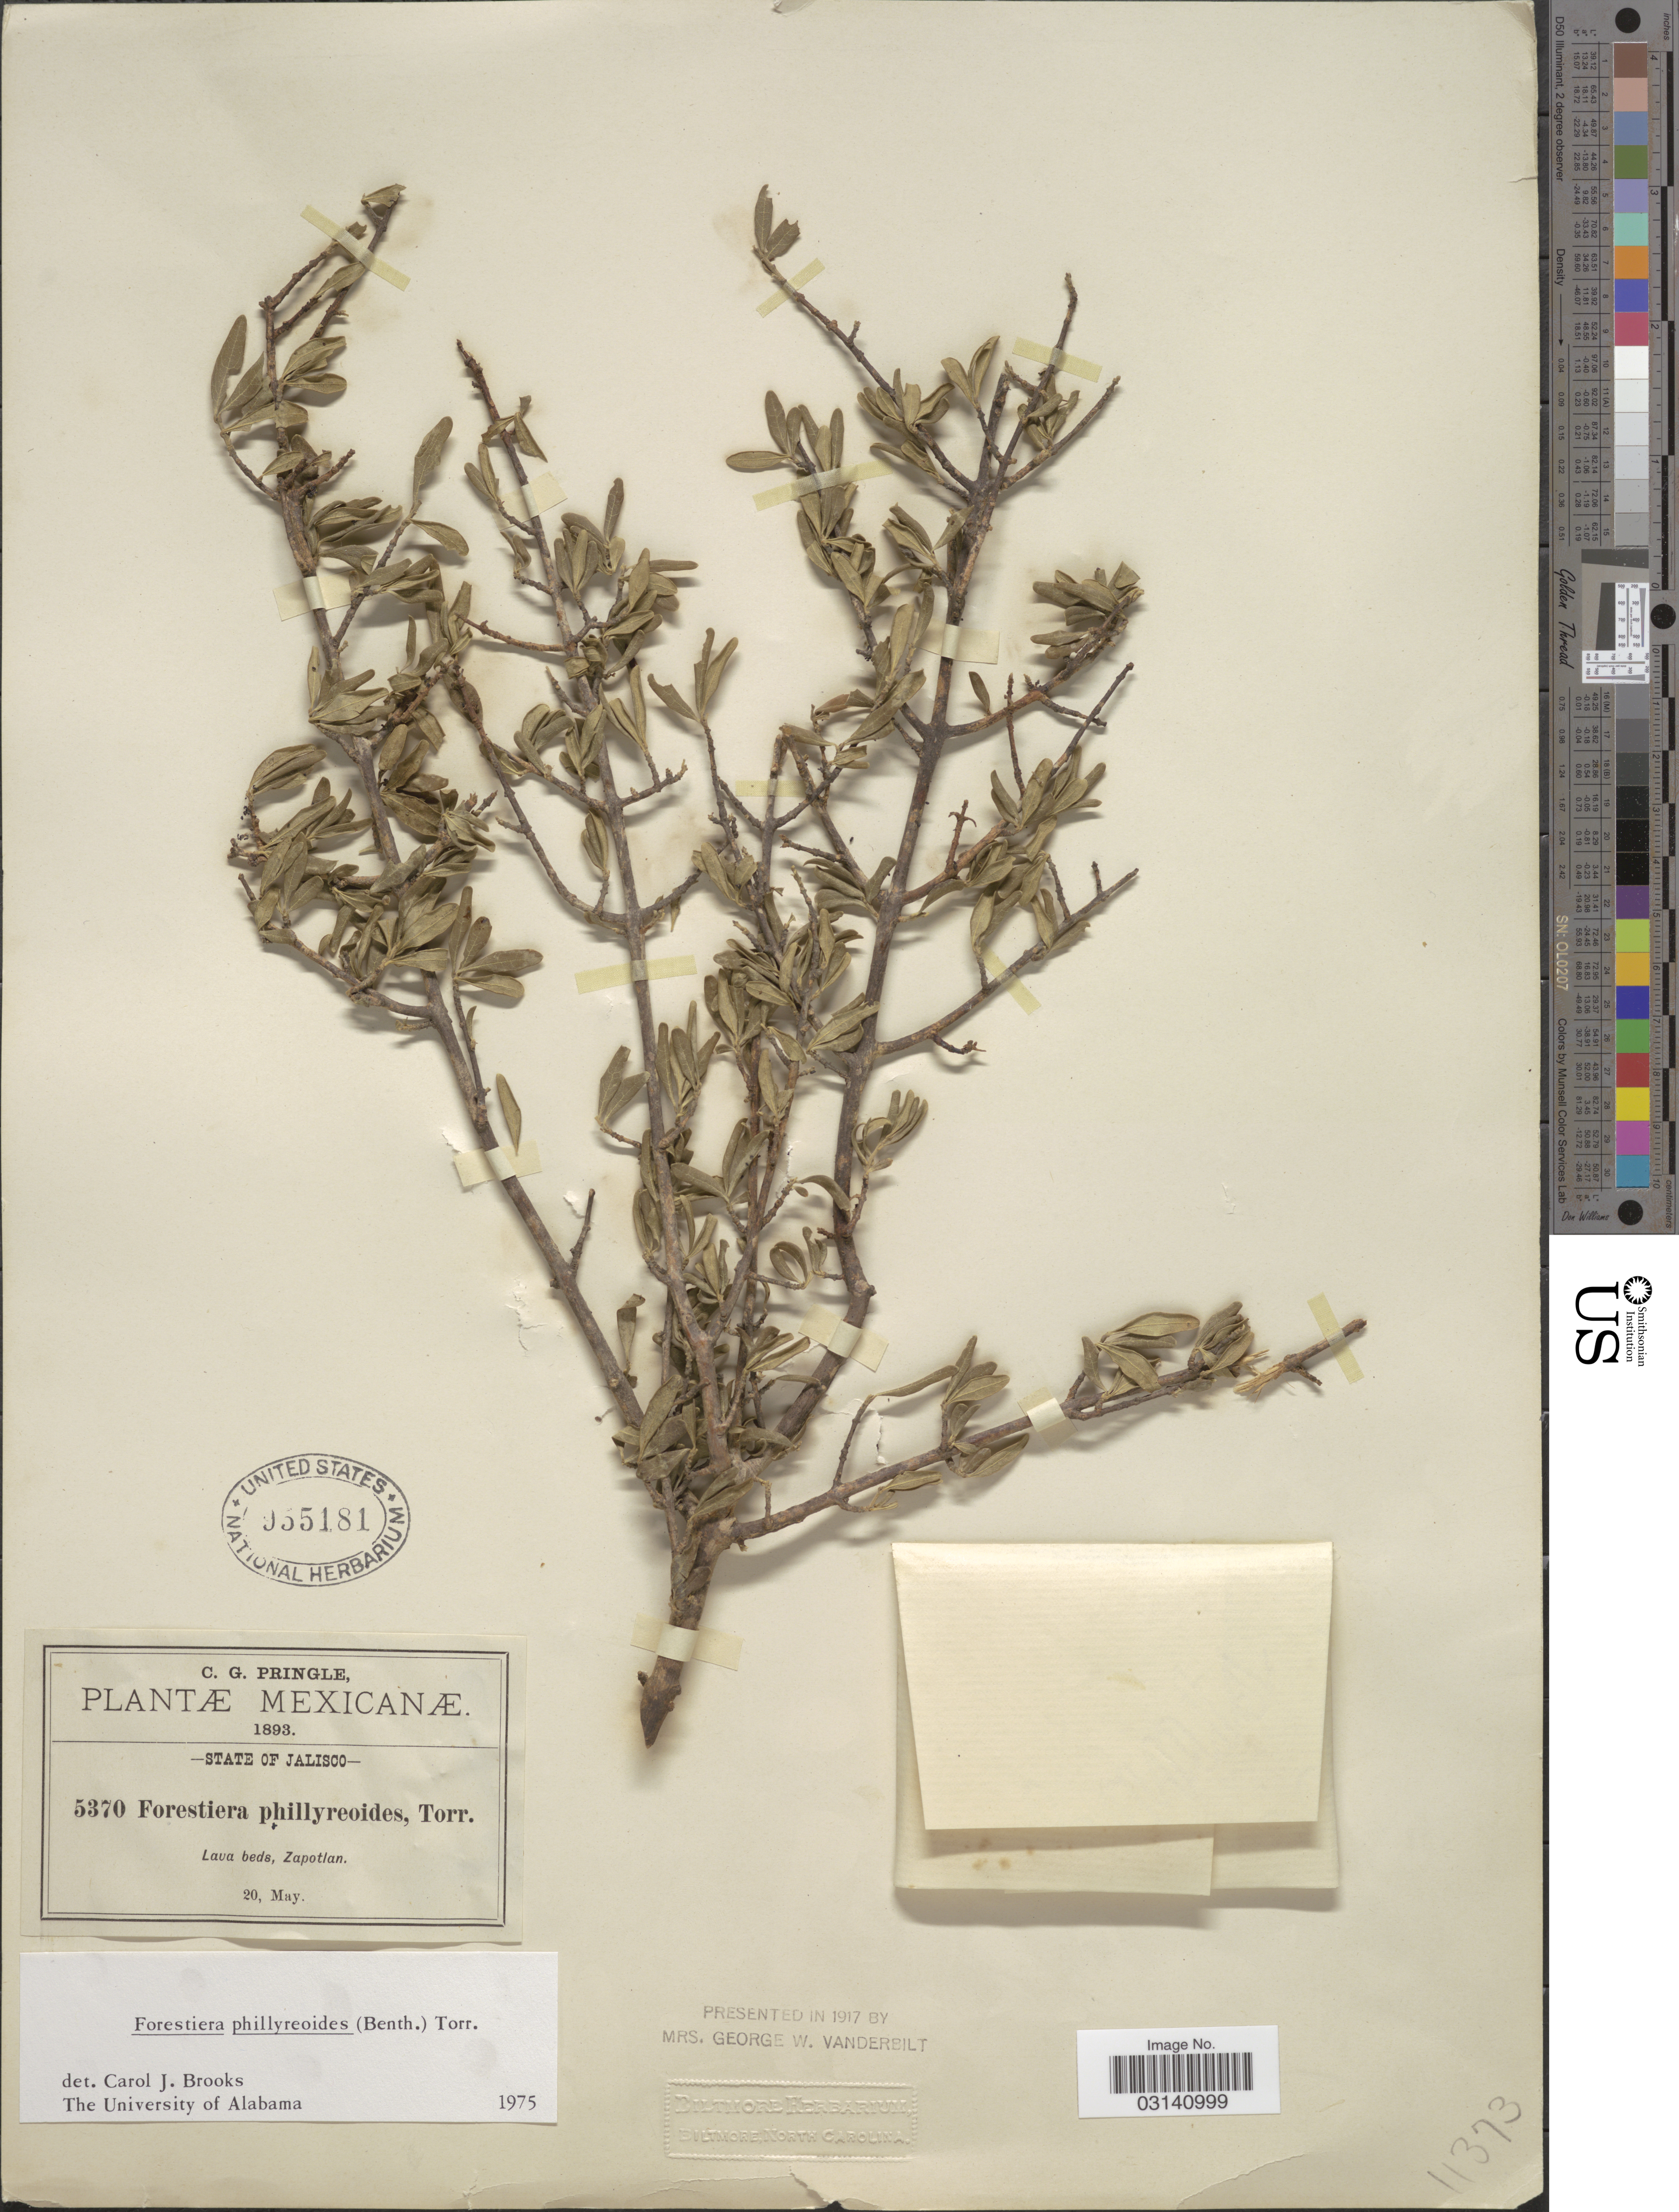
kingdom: Plantae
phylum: Tracheophyta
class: Magnoliopsida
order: Lamiales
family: Oleaceae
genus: Forestiera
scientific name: Forestiera phillyreoides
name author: (Benth.) Torr.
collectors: C. G. Pringle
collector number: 5370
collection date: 1893-05-20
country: Mexico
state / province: Jalisco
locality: Lava beds, Zapotlan.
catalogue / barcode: US 955181